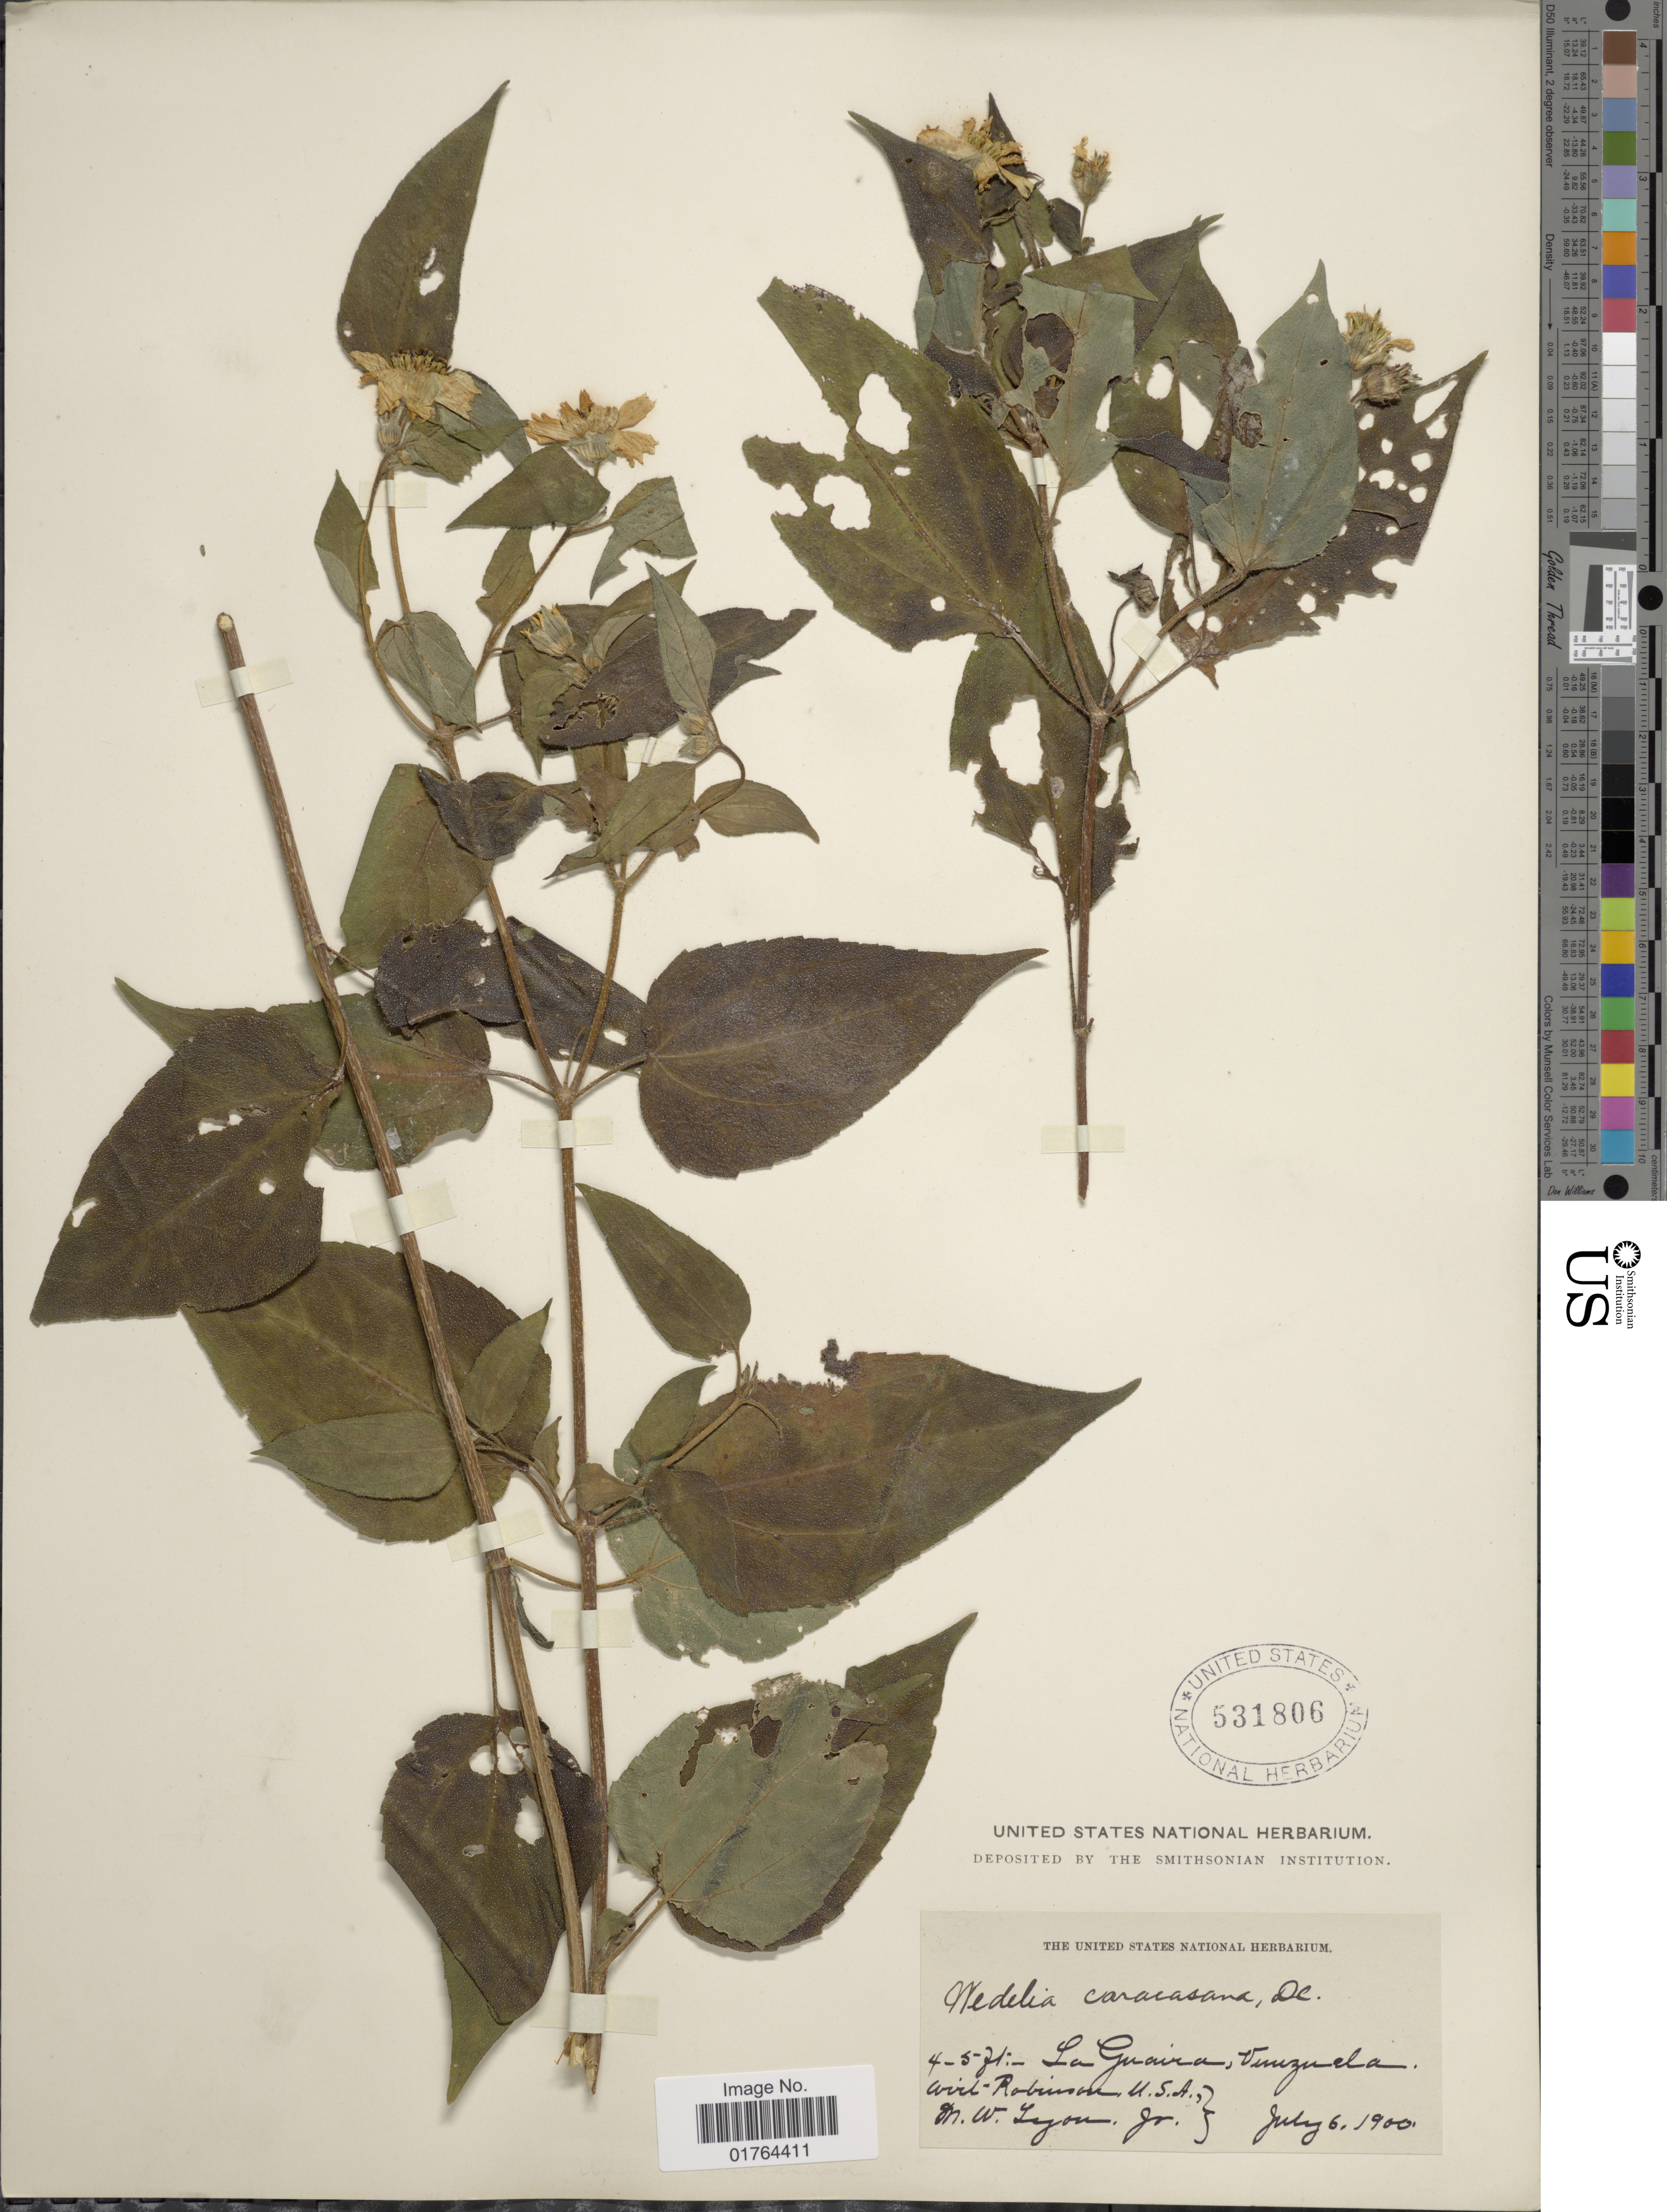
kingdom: Plantae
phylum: Tracheophyta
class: Magnoliopsida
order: Asterales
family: Asteraceae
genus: Wedelia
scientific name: Wedelia calycina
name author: Rich.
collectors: M. Lyon Jr.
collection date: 1900-07-06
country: Venezuela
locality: La Guaira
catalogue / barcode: US 531806